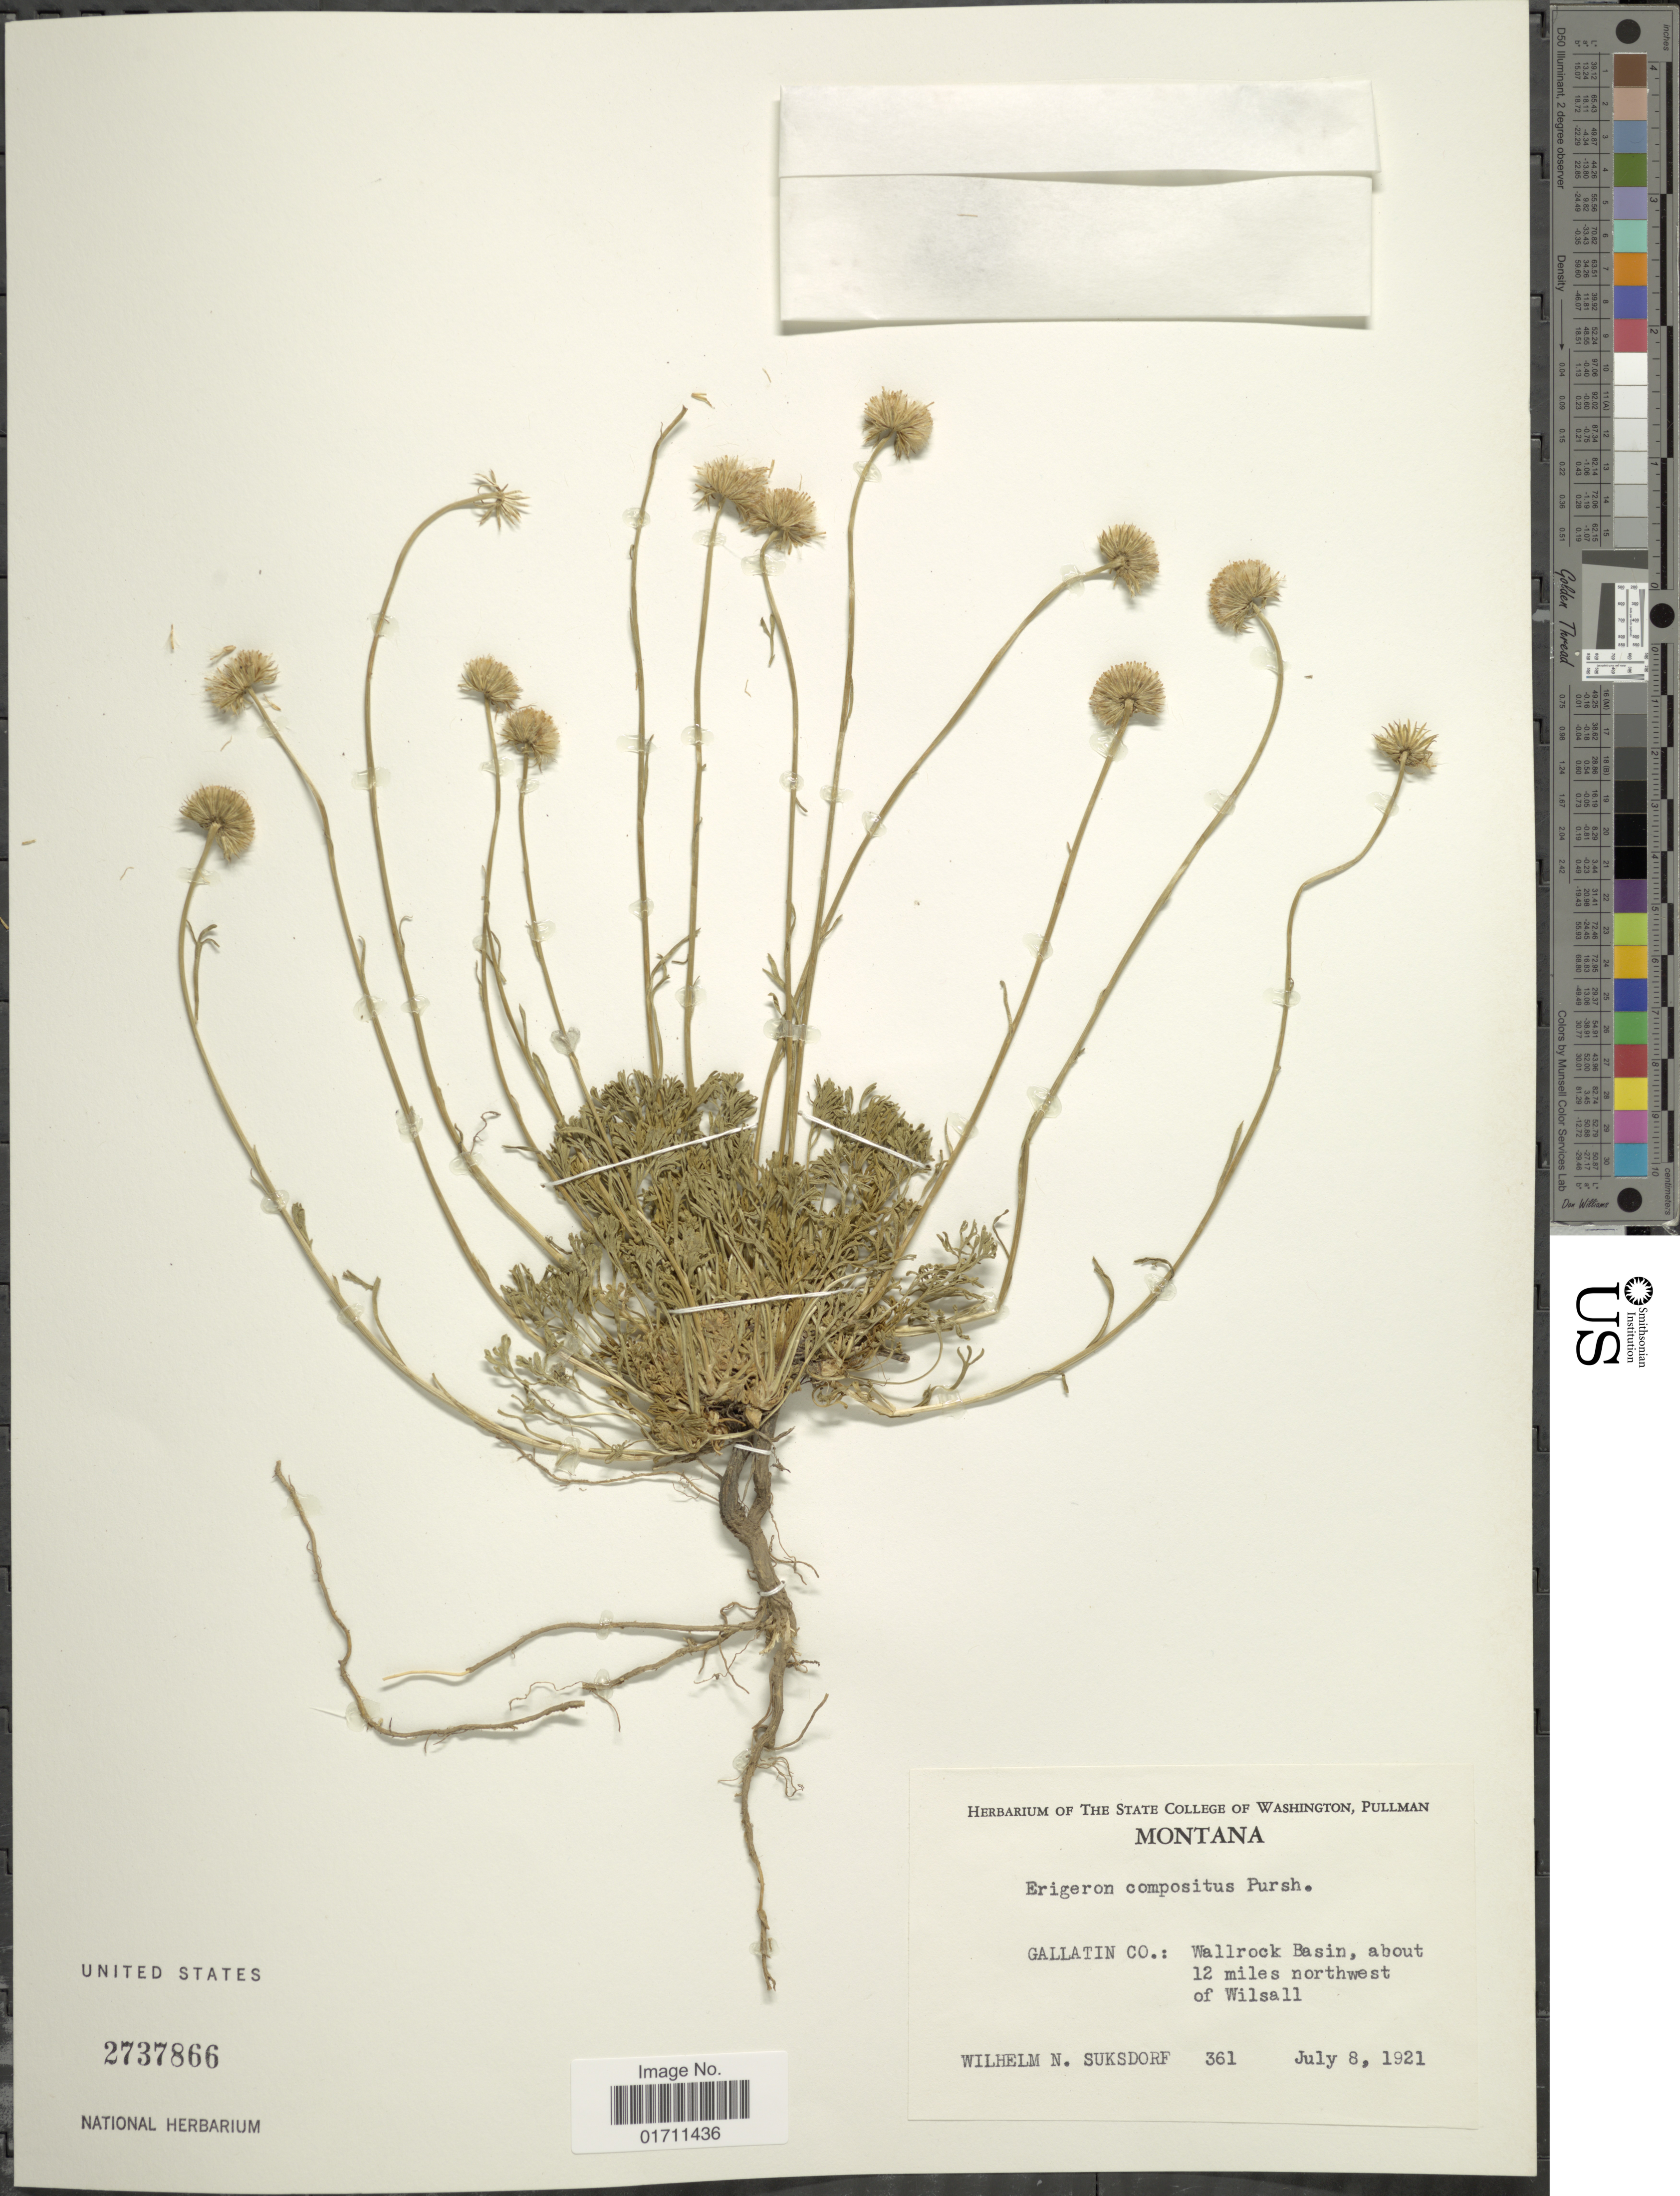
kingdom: Plantae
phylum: Tracheophyta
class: Magnoliopsida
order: Asterales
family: Asteraceae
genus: Erigeron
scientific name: Erigeron compositus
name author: Pursh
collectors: W. N. Suksdorf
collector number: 361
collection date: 1921-07-08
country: United States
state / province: Montana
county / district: Gallatin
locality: Wallrock Basin, about 12 miles NW of Wilsall, Park Co.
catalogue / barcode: US 2737866